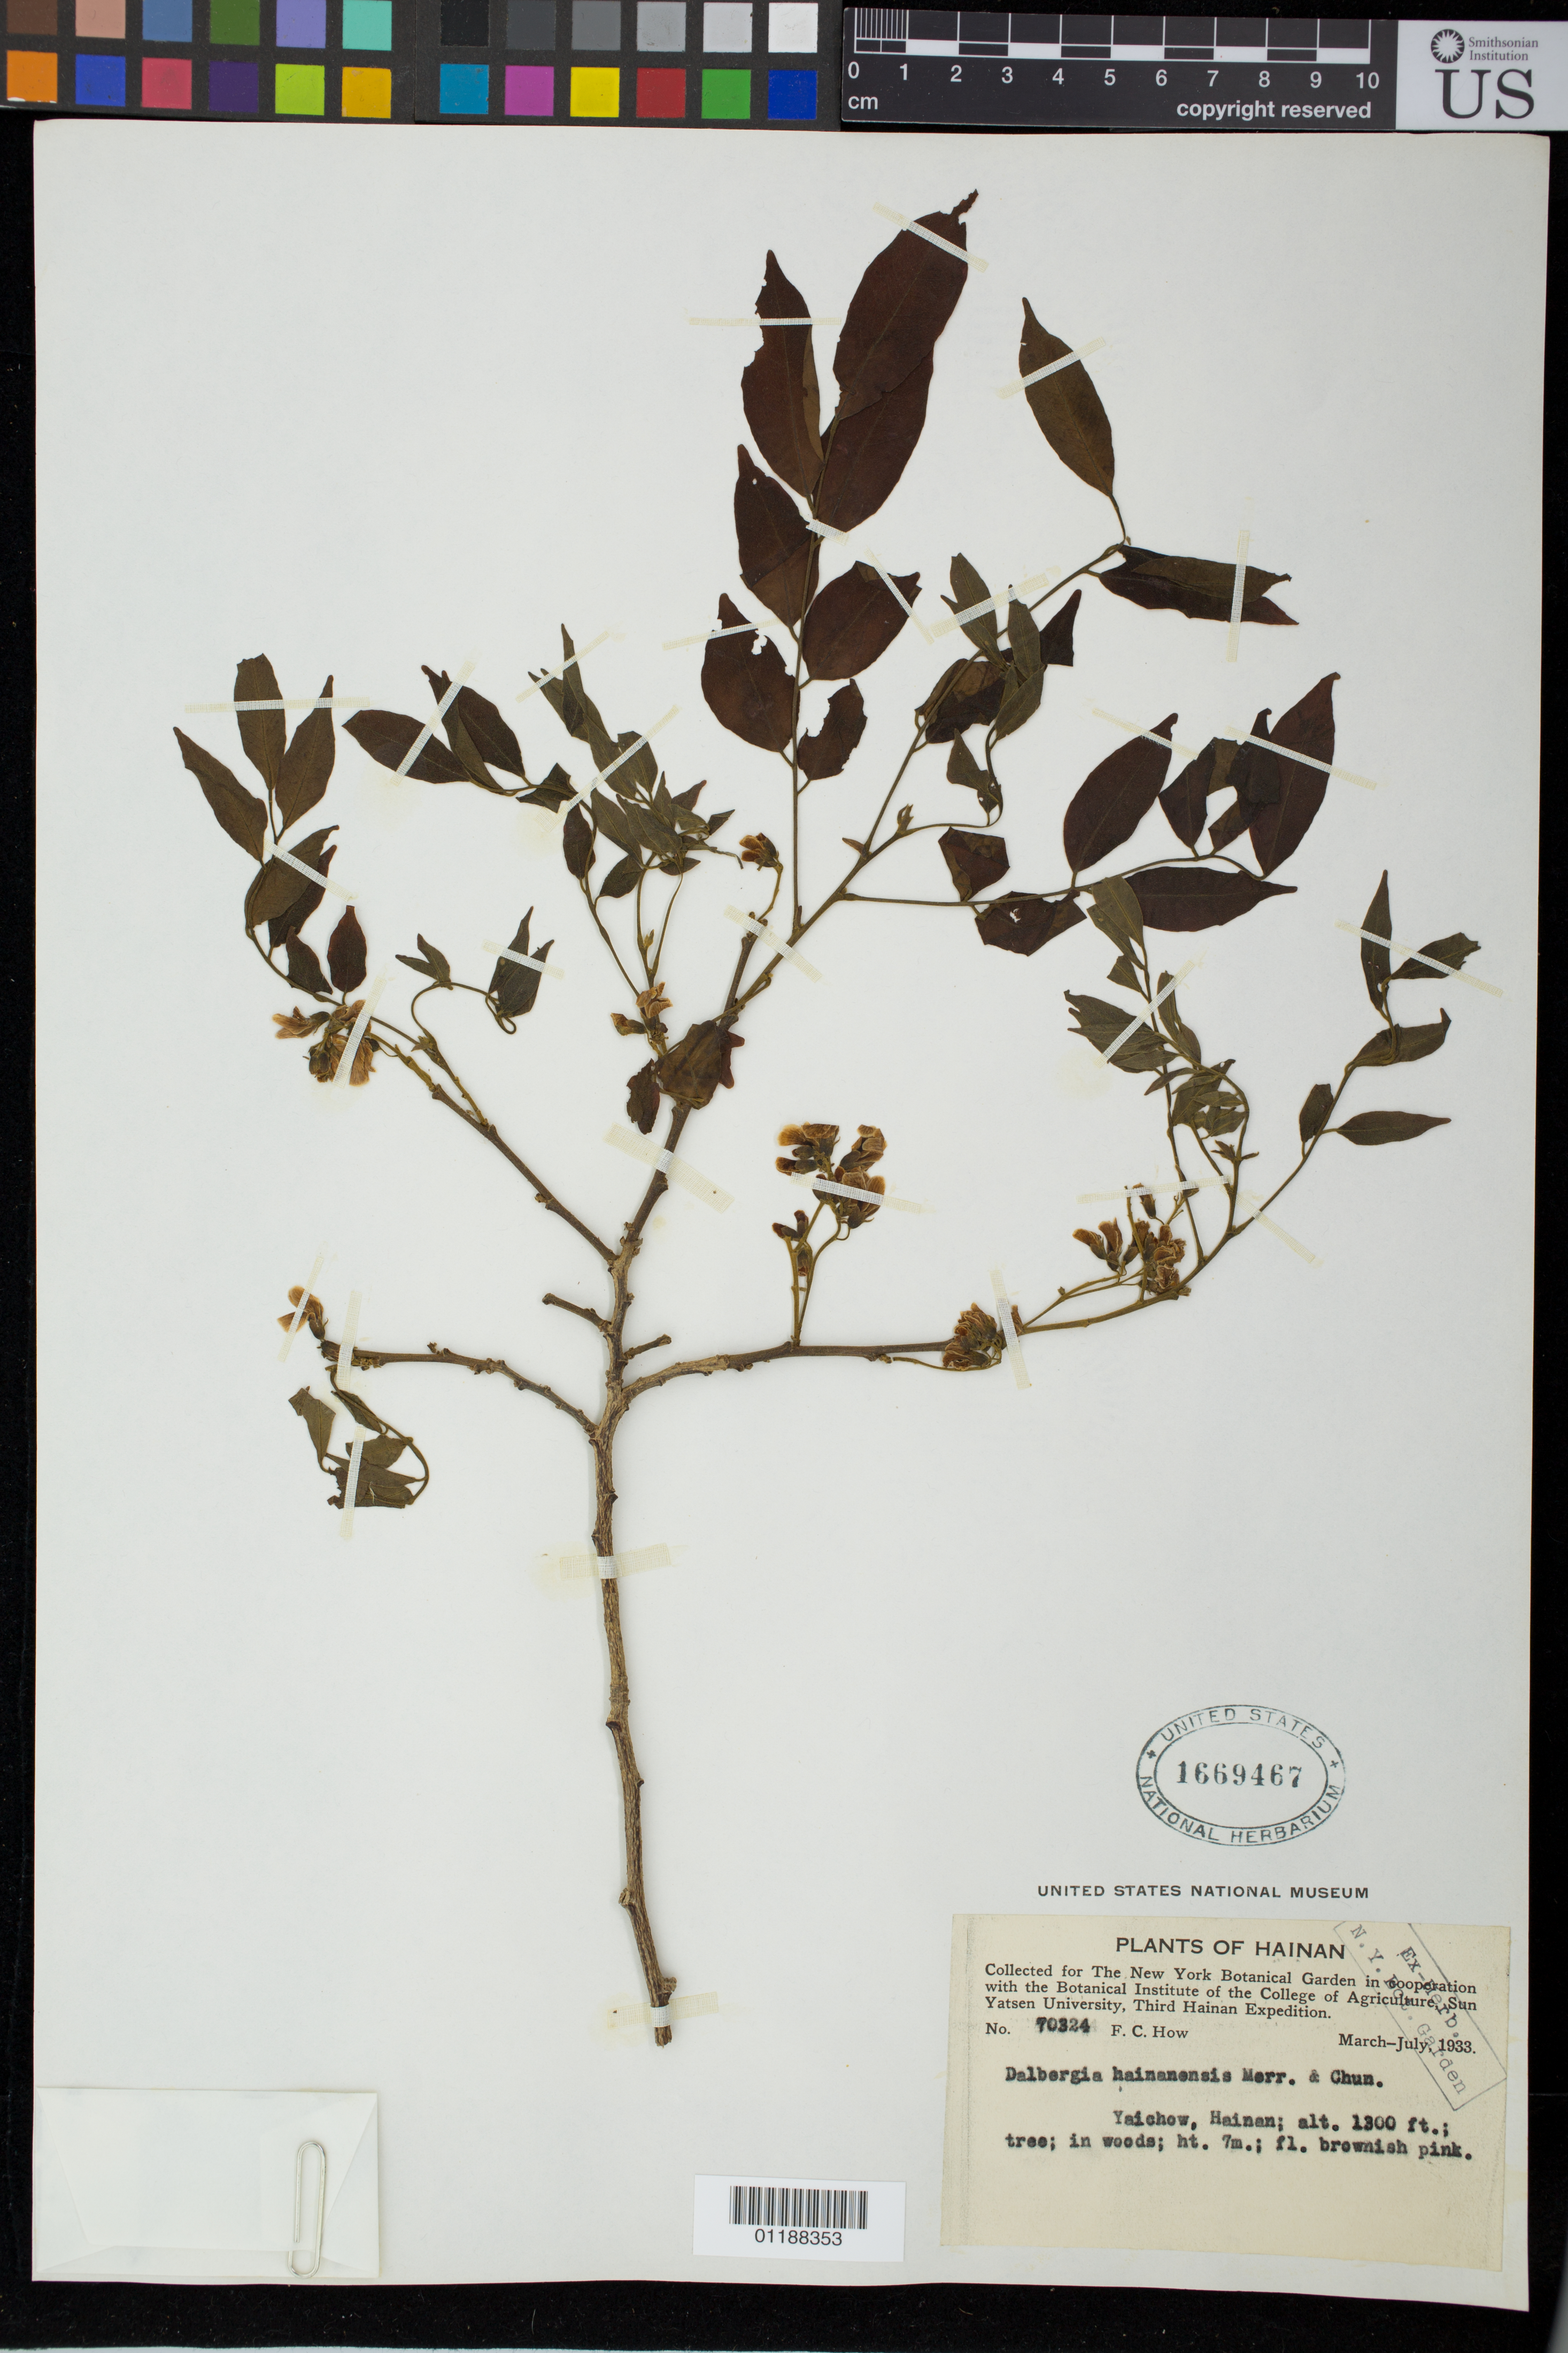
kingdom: Plantae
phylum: Tracheophyta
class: Magnoliopsida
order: Fabales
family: Fabaceae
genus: Dalbergia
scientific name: Dalbergia hainanensis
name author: Merr. & Chun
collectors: F. C. How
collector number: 70324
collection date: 1933-03/1933-07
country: China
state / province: Hainan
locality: Yaichow, Hainan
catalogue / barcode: US 1669467